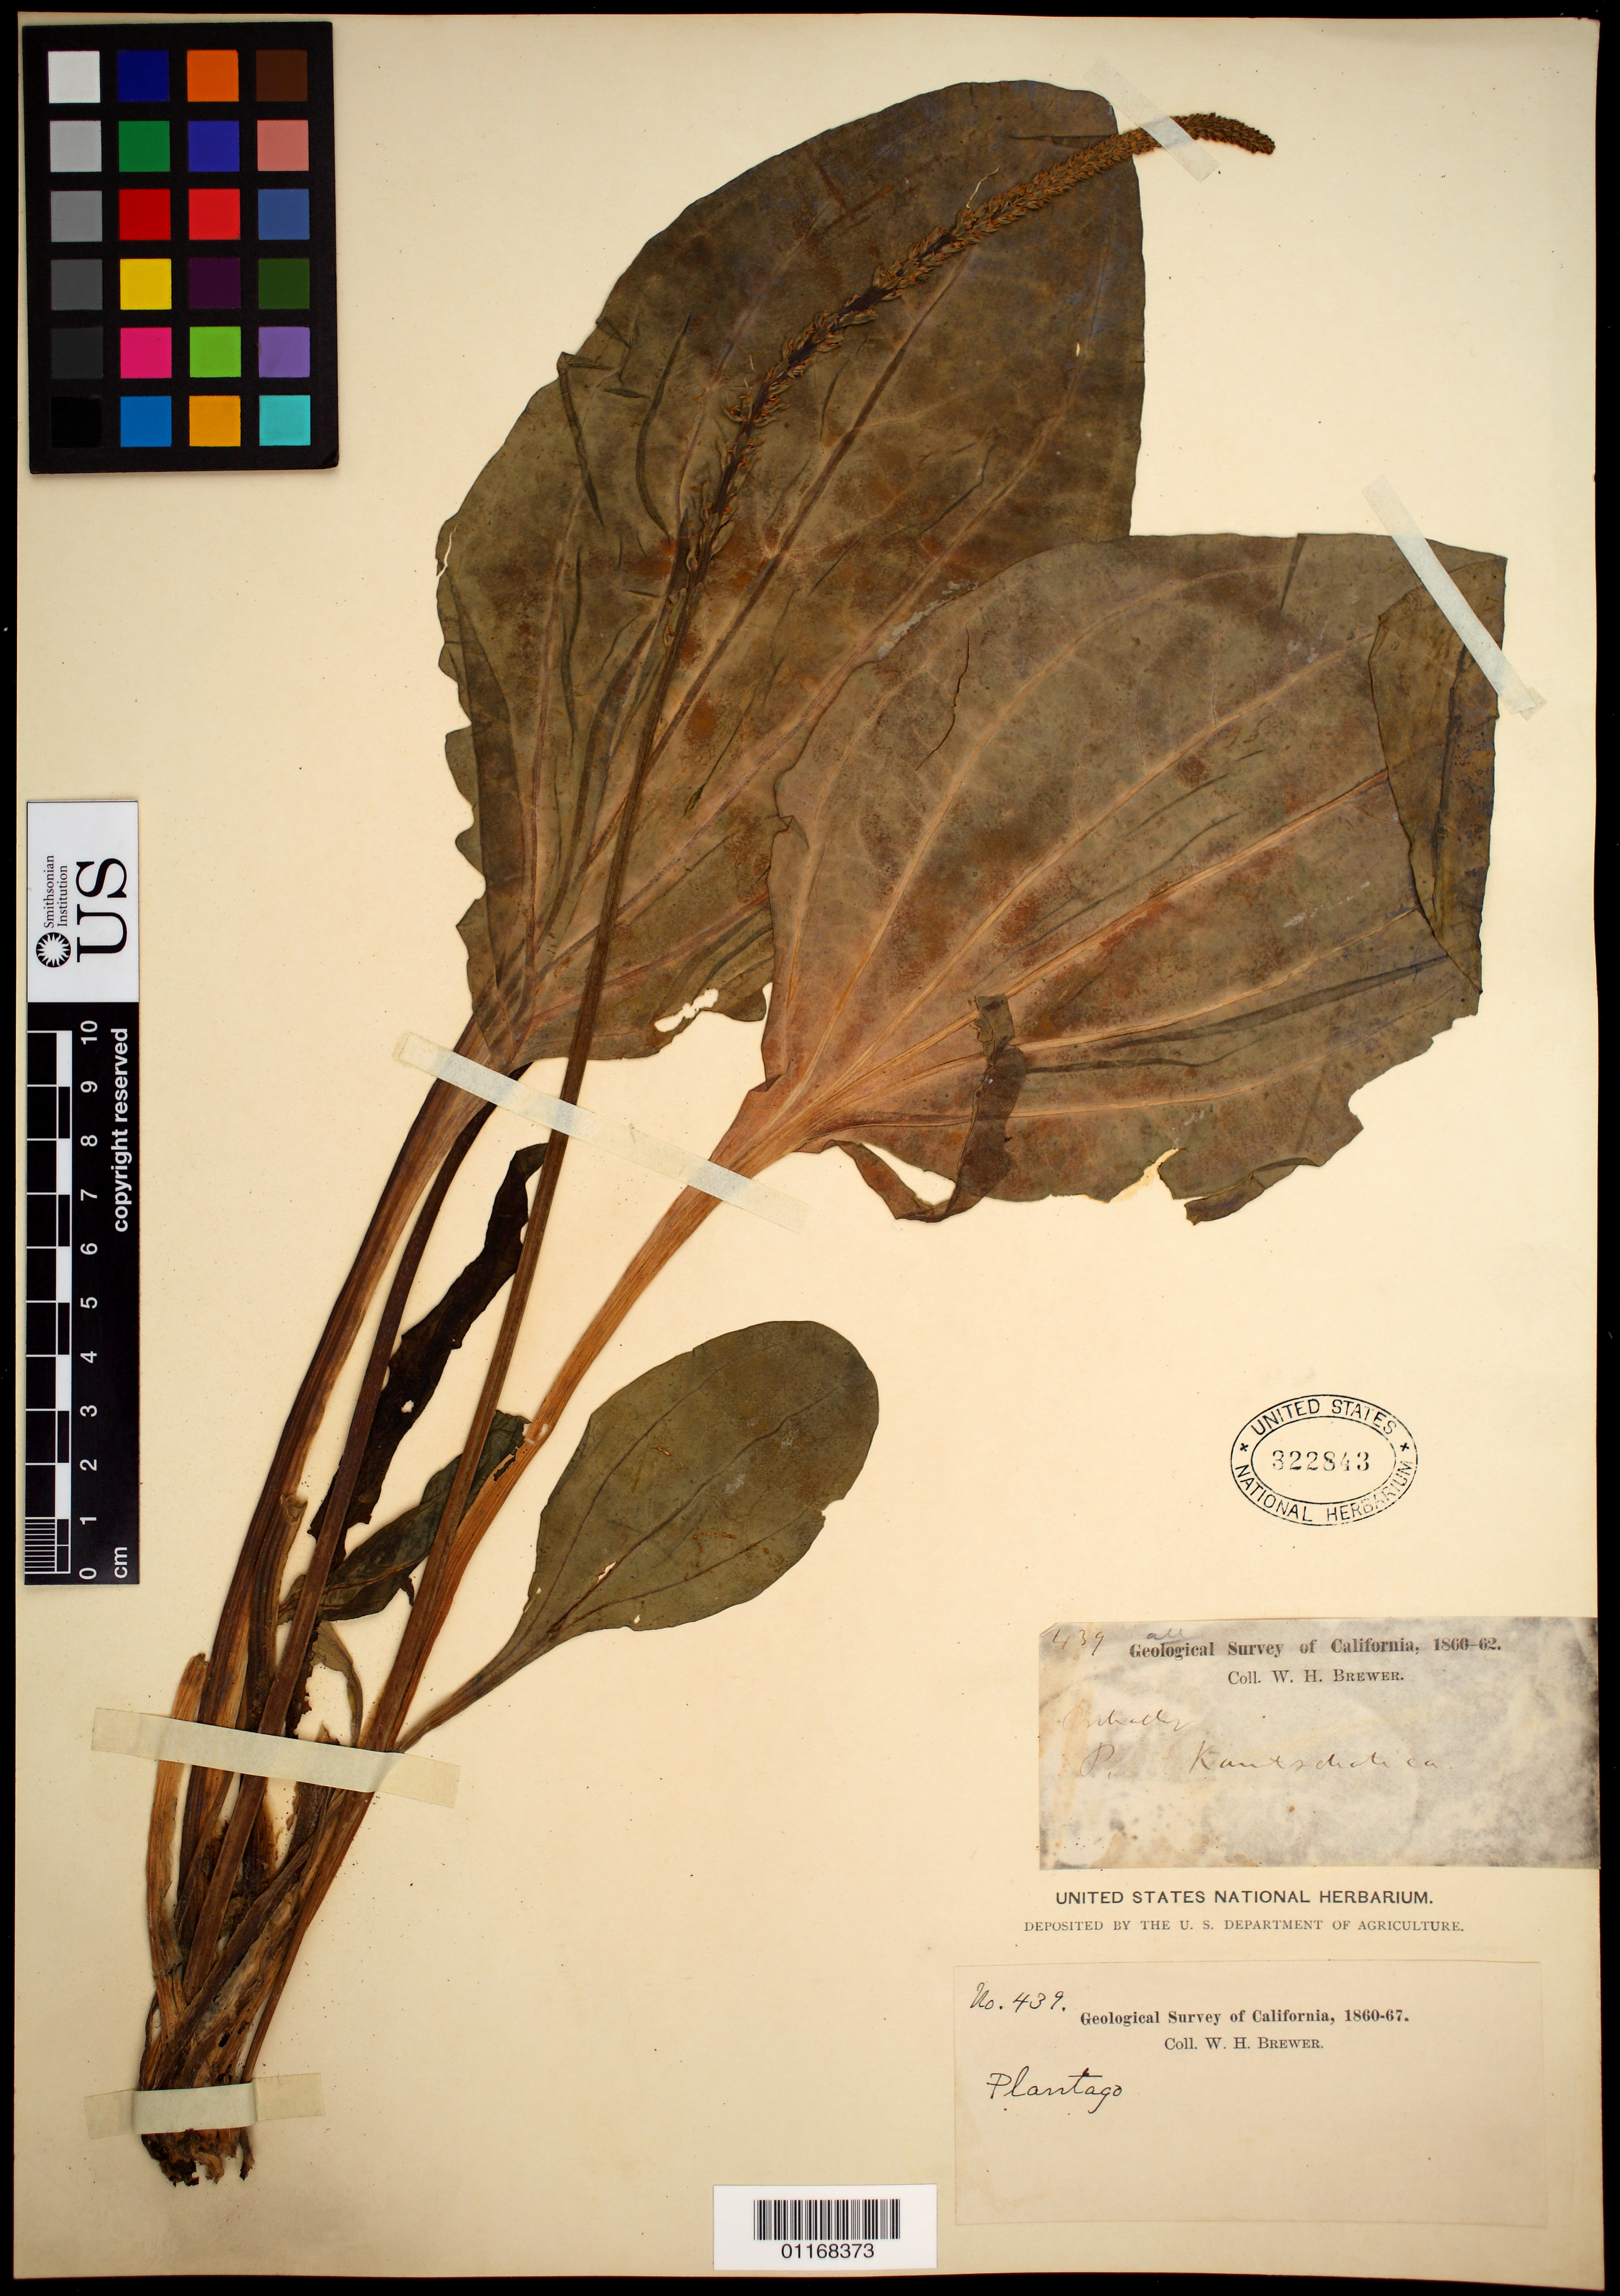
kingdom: Plantae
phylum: Tracheophyta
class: Magnoliopsida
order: Lamiales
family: Plantaginaceae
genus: Plantago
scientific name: Plantago rugelii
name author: Decne.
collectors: W. H. Brewer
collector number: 439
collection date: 1860/1867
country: United States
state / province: California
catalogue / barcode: US 322843